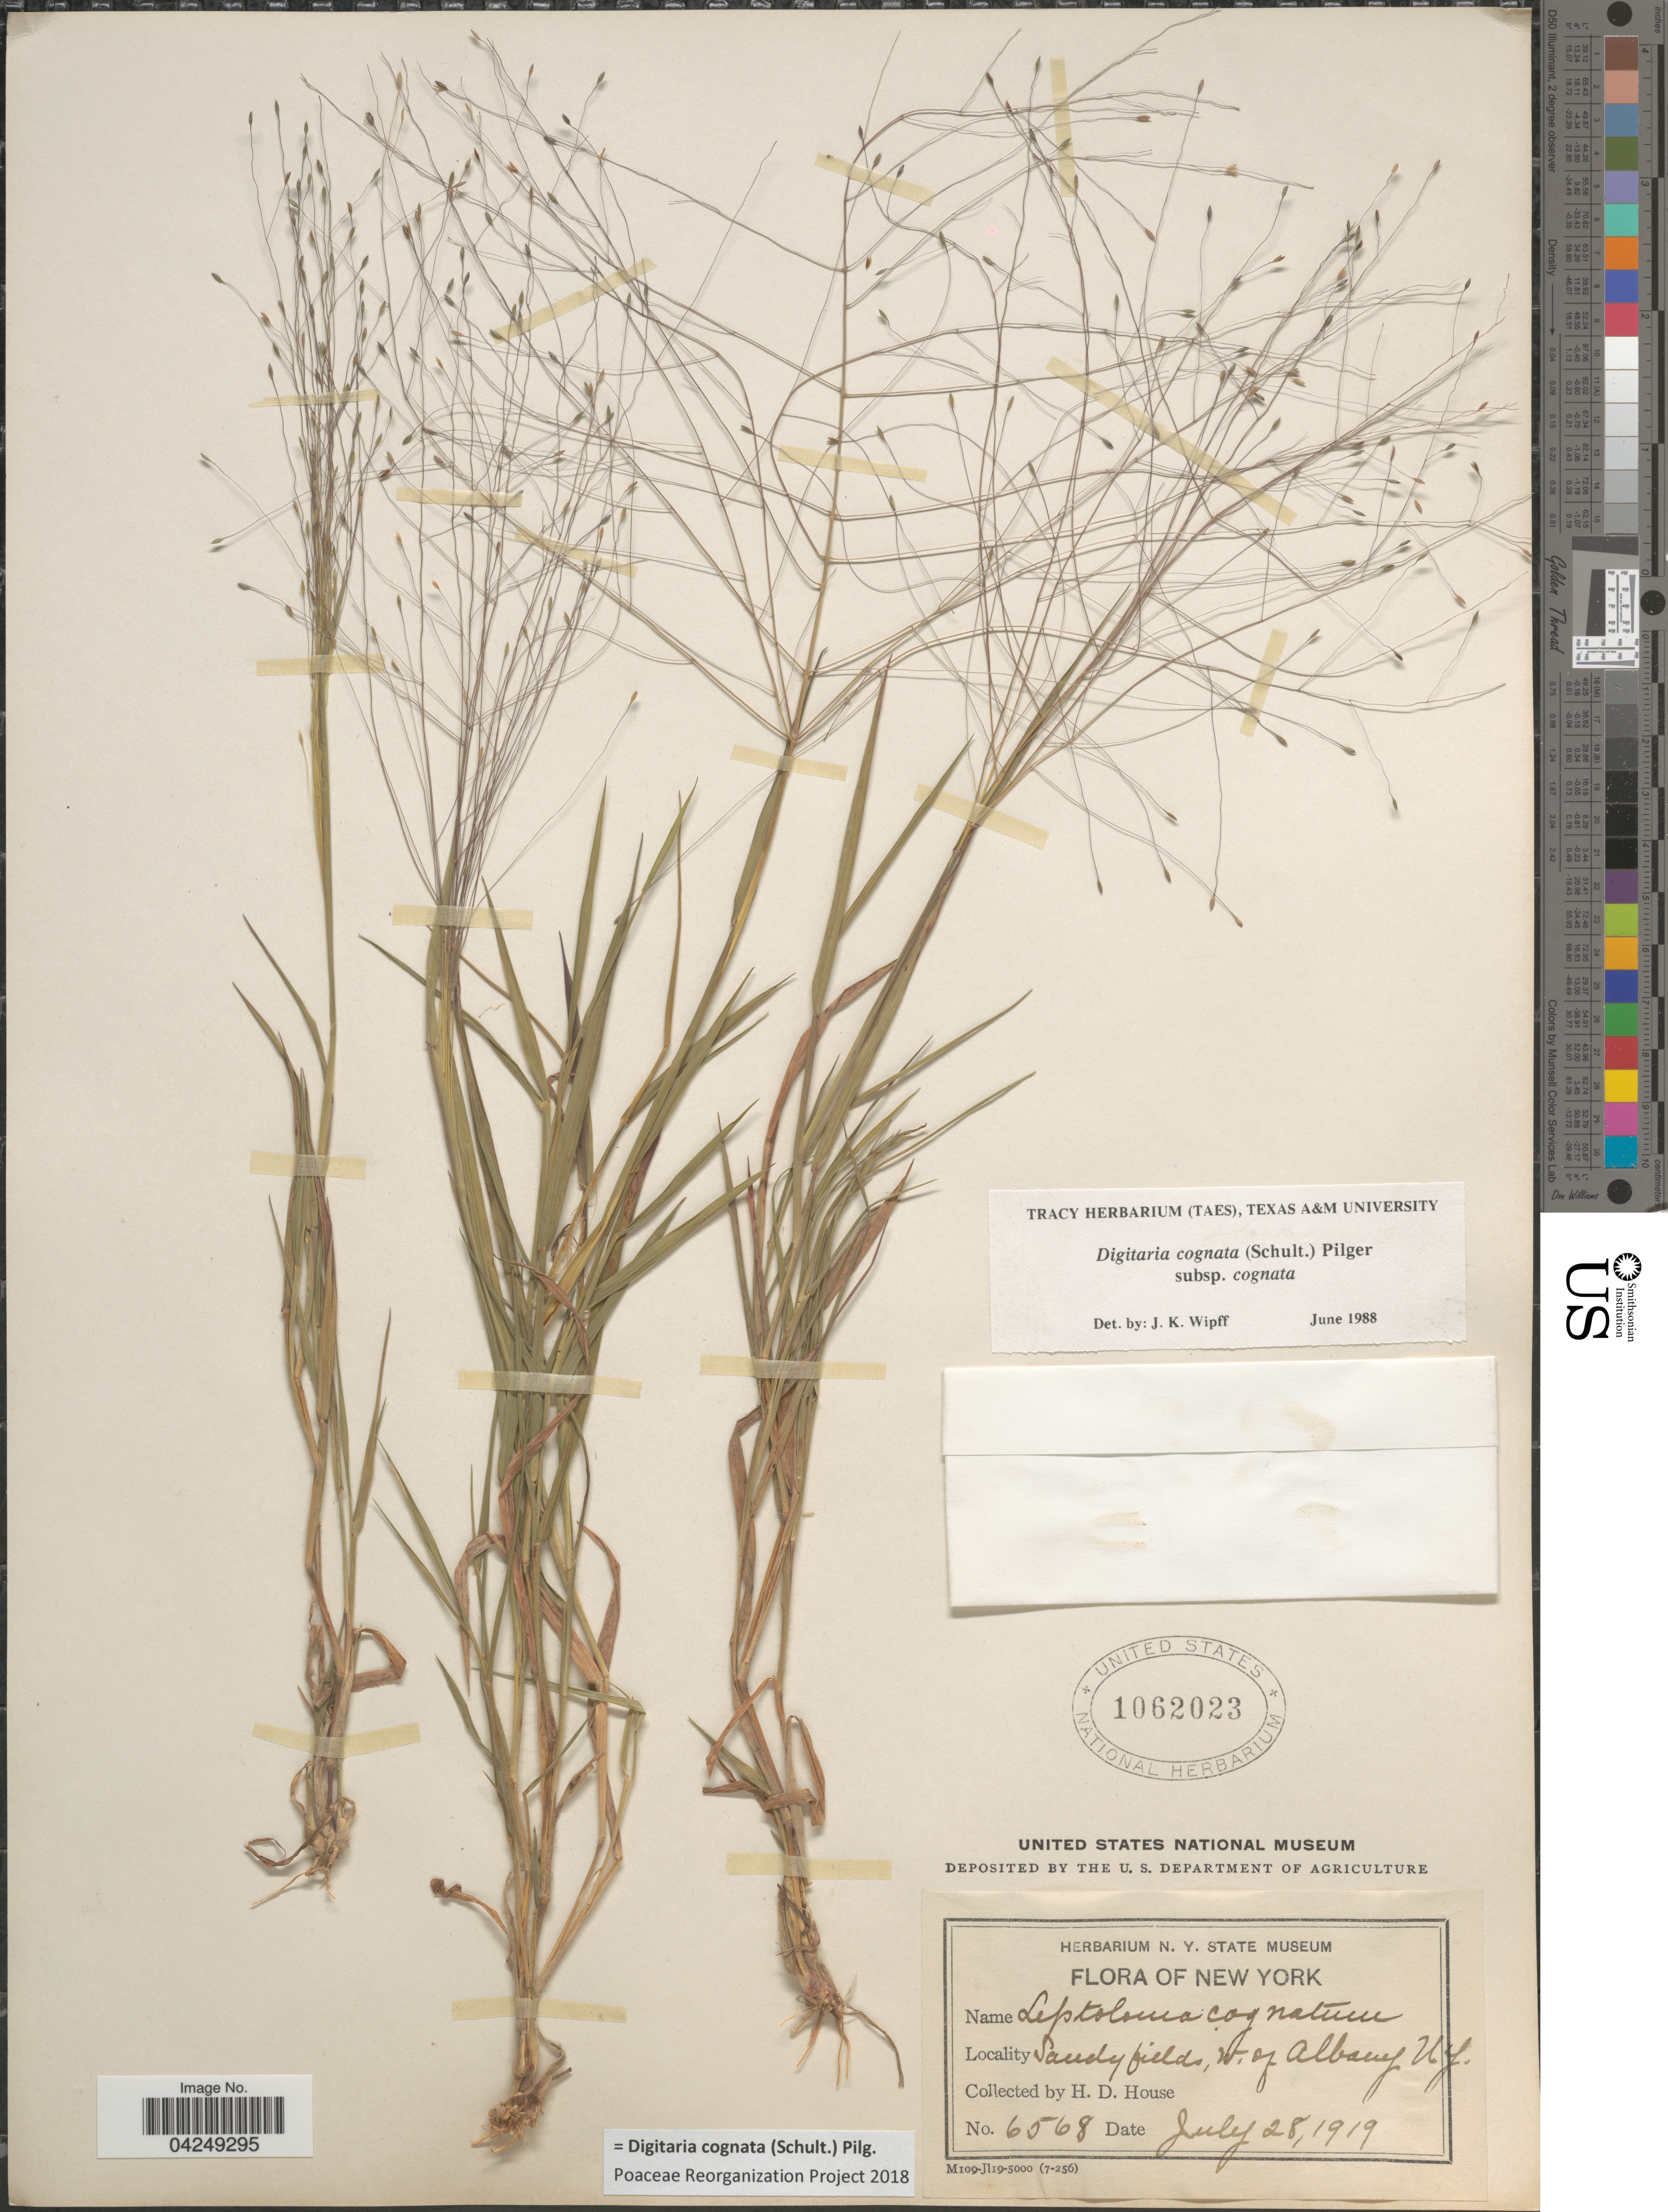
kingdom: Plantae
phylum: Tracheophyta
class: Liliopsida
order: Poales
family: Poaceae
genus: Digitaria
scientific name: Digitaria cognata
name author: (Scult.) Pilg.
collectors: H. D. House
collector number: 6568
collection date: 1919-07-28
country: United States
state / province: New York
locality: Sandy fields, w. of Albany.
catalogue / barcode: US 1062023